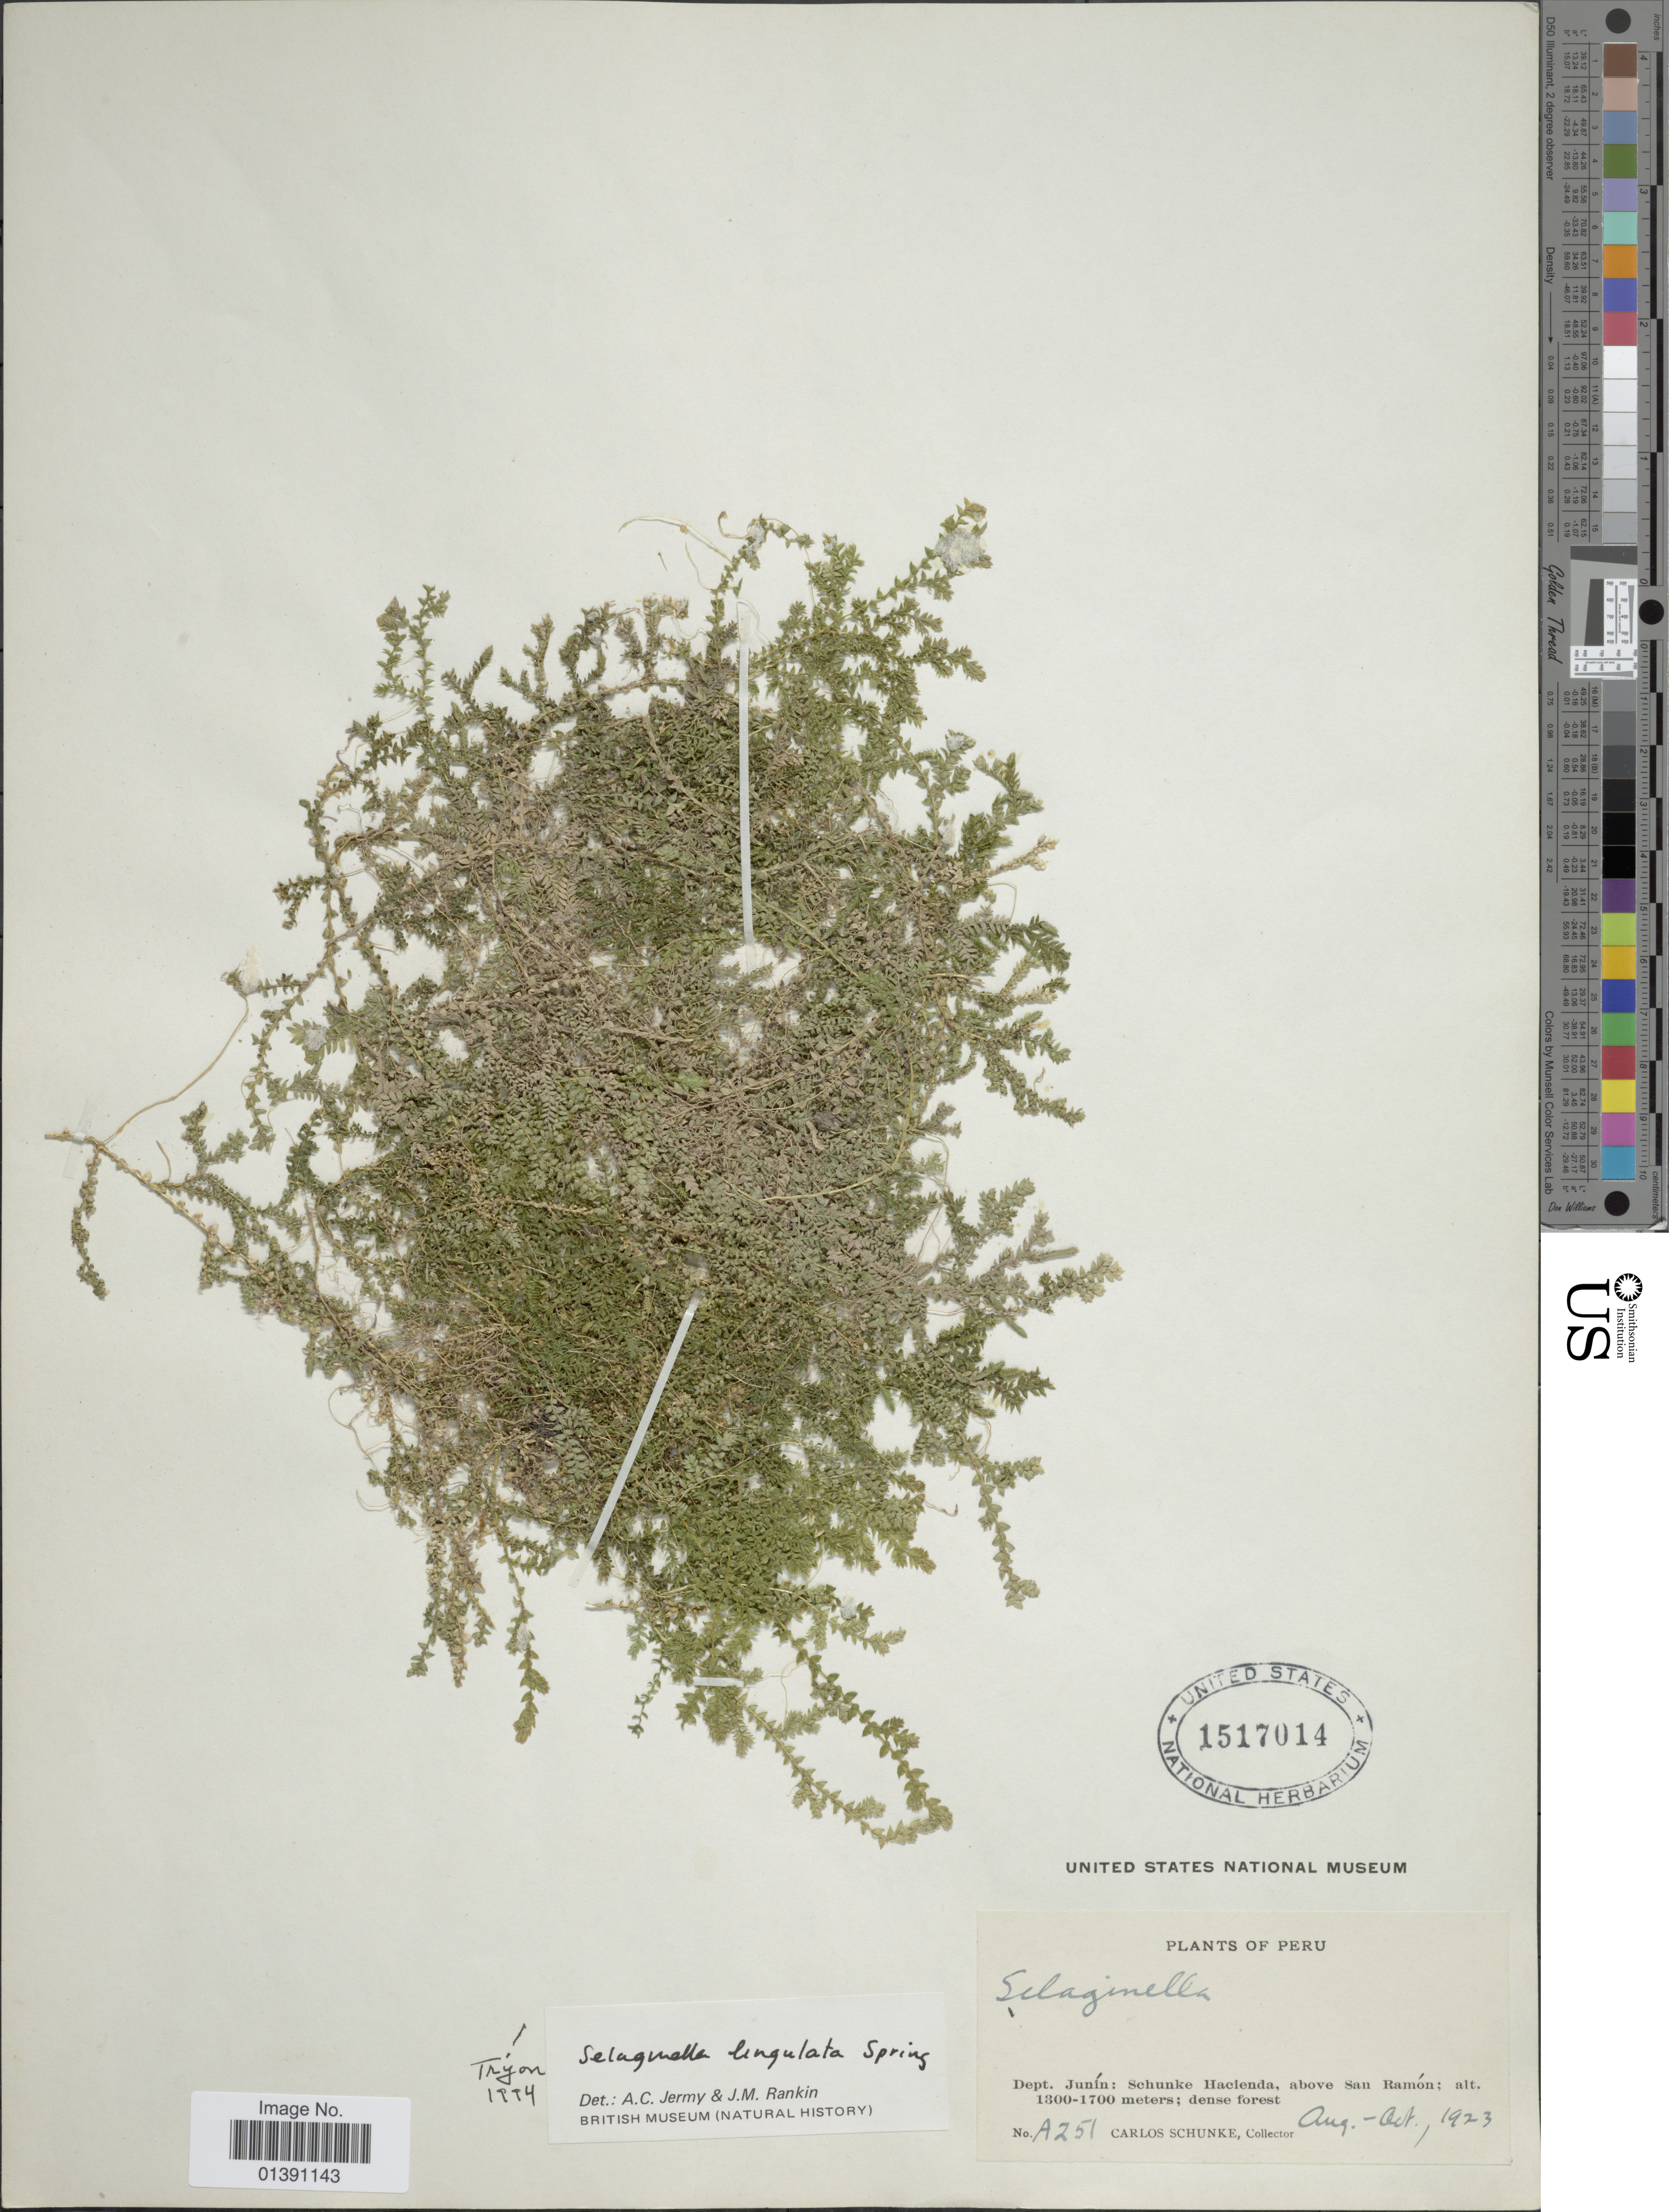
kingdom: Plantae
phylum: Tracheophyta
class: Lycopodiopsida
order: Selaginellales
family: Selaginellaceae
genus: Selaginella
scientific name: Selaginella lingulata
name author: Spring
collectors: C. Schunke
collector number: A251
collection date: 1923-08/1923-10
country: Peru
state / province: Junín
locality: Schunke Hacienda, above San Ramón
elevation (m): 1300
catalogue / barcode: US 1517014